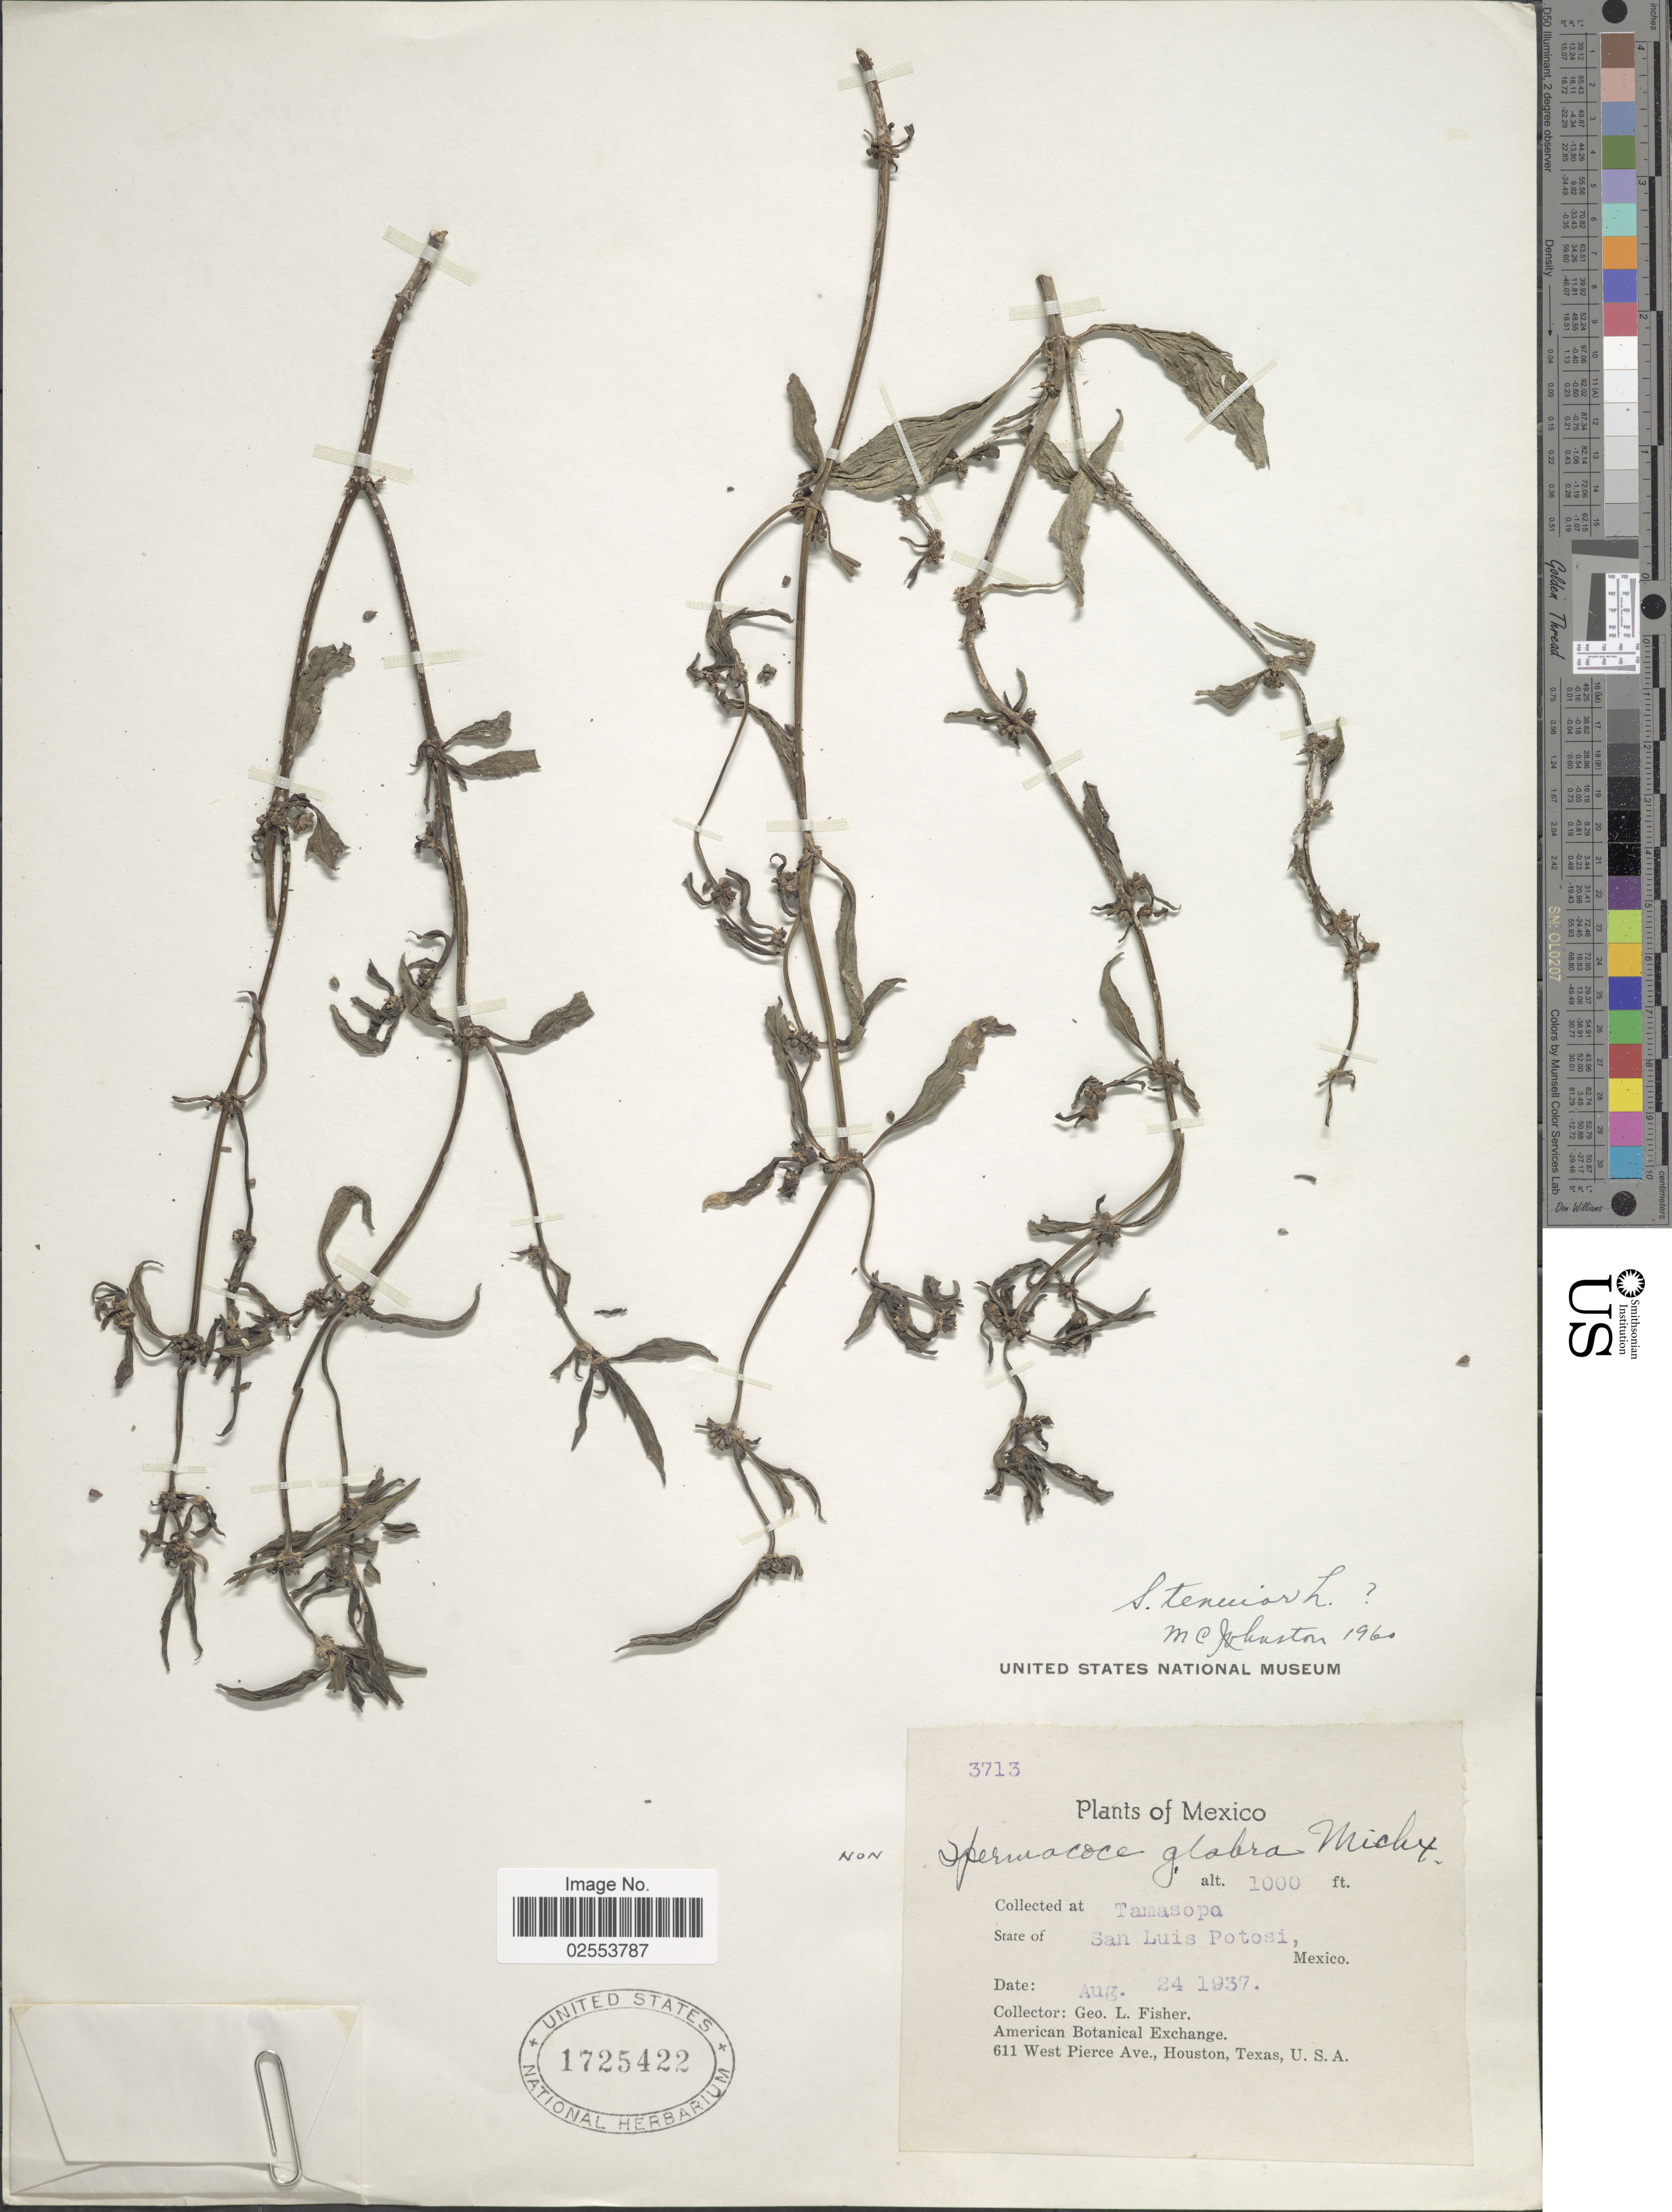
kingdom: Plantae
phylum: Tracheophyta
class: Magnoliopsida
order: Gentianales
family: Rubiaceae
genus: Spermacoce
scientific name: Spermacoce tenuior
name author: L.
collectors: G. L. Fisher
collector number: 3713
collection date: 1937-08-24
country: Mexico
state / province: San Luis Potosí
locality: Tamasopo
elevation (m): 305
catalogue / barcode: US 1725422